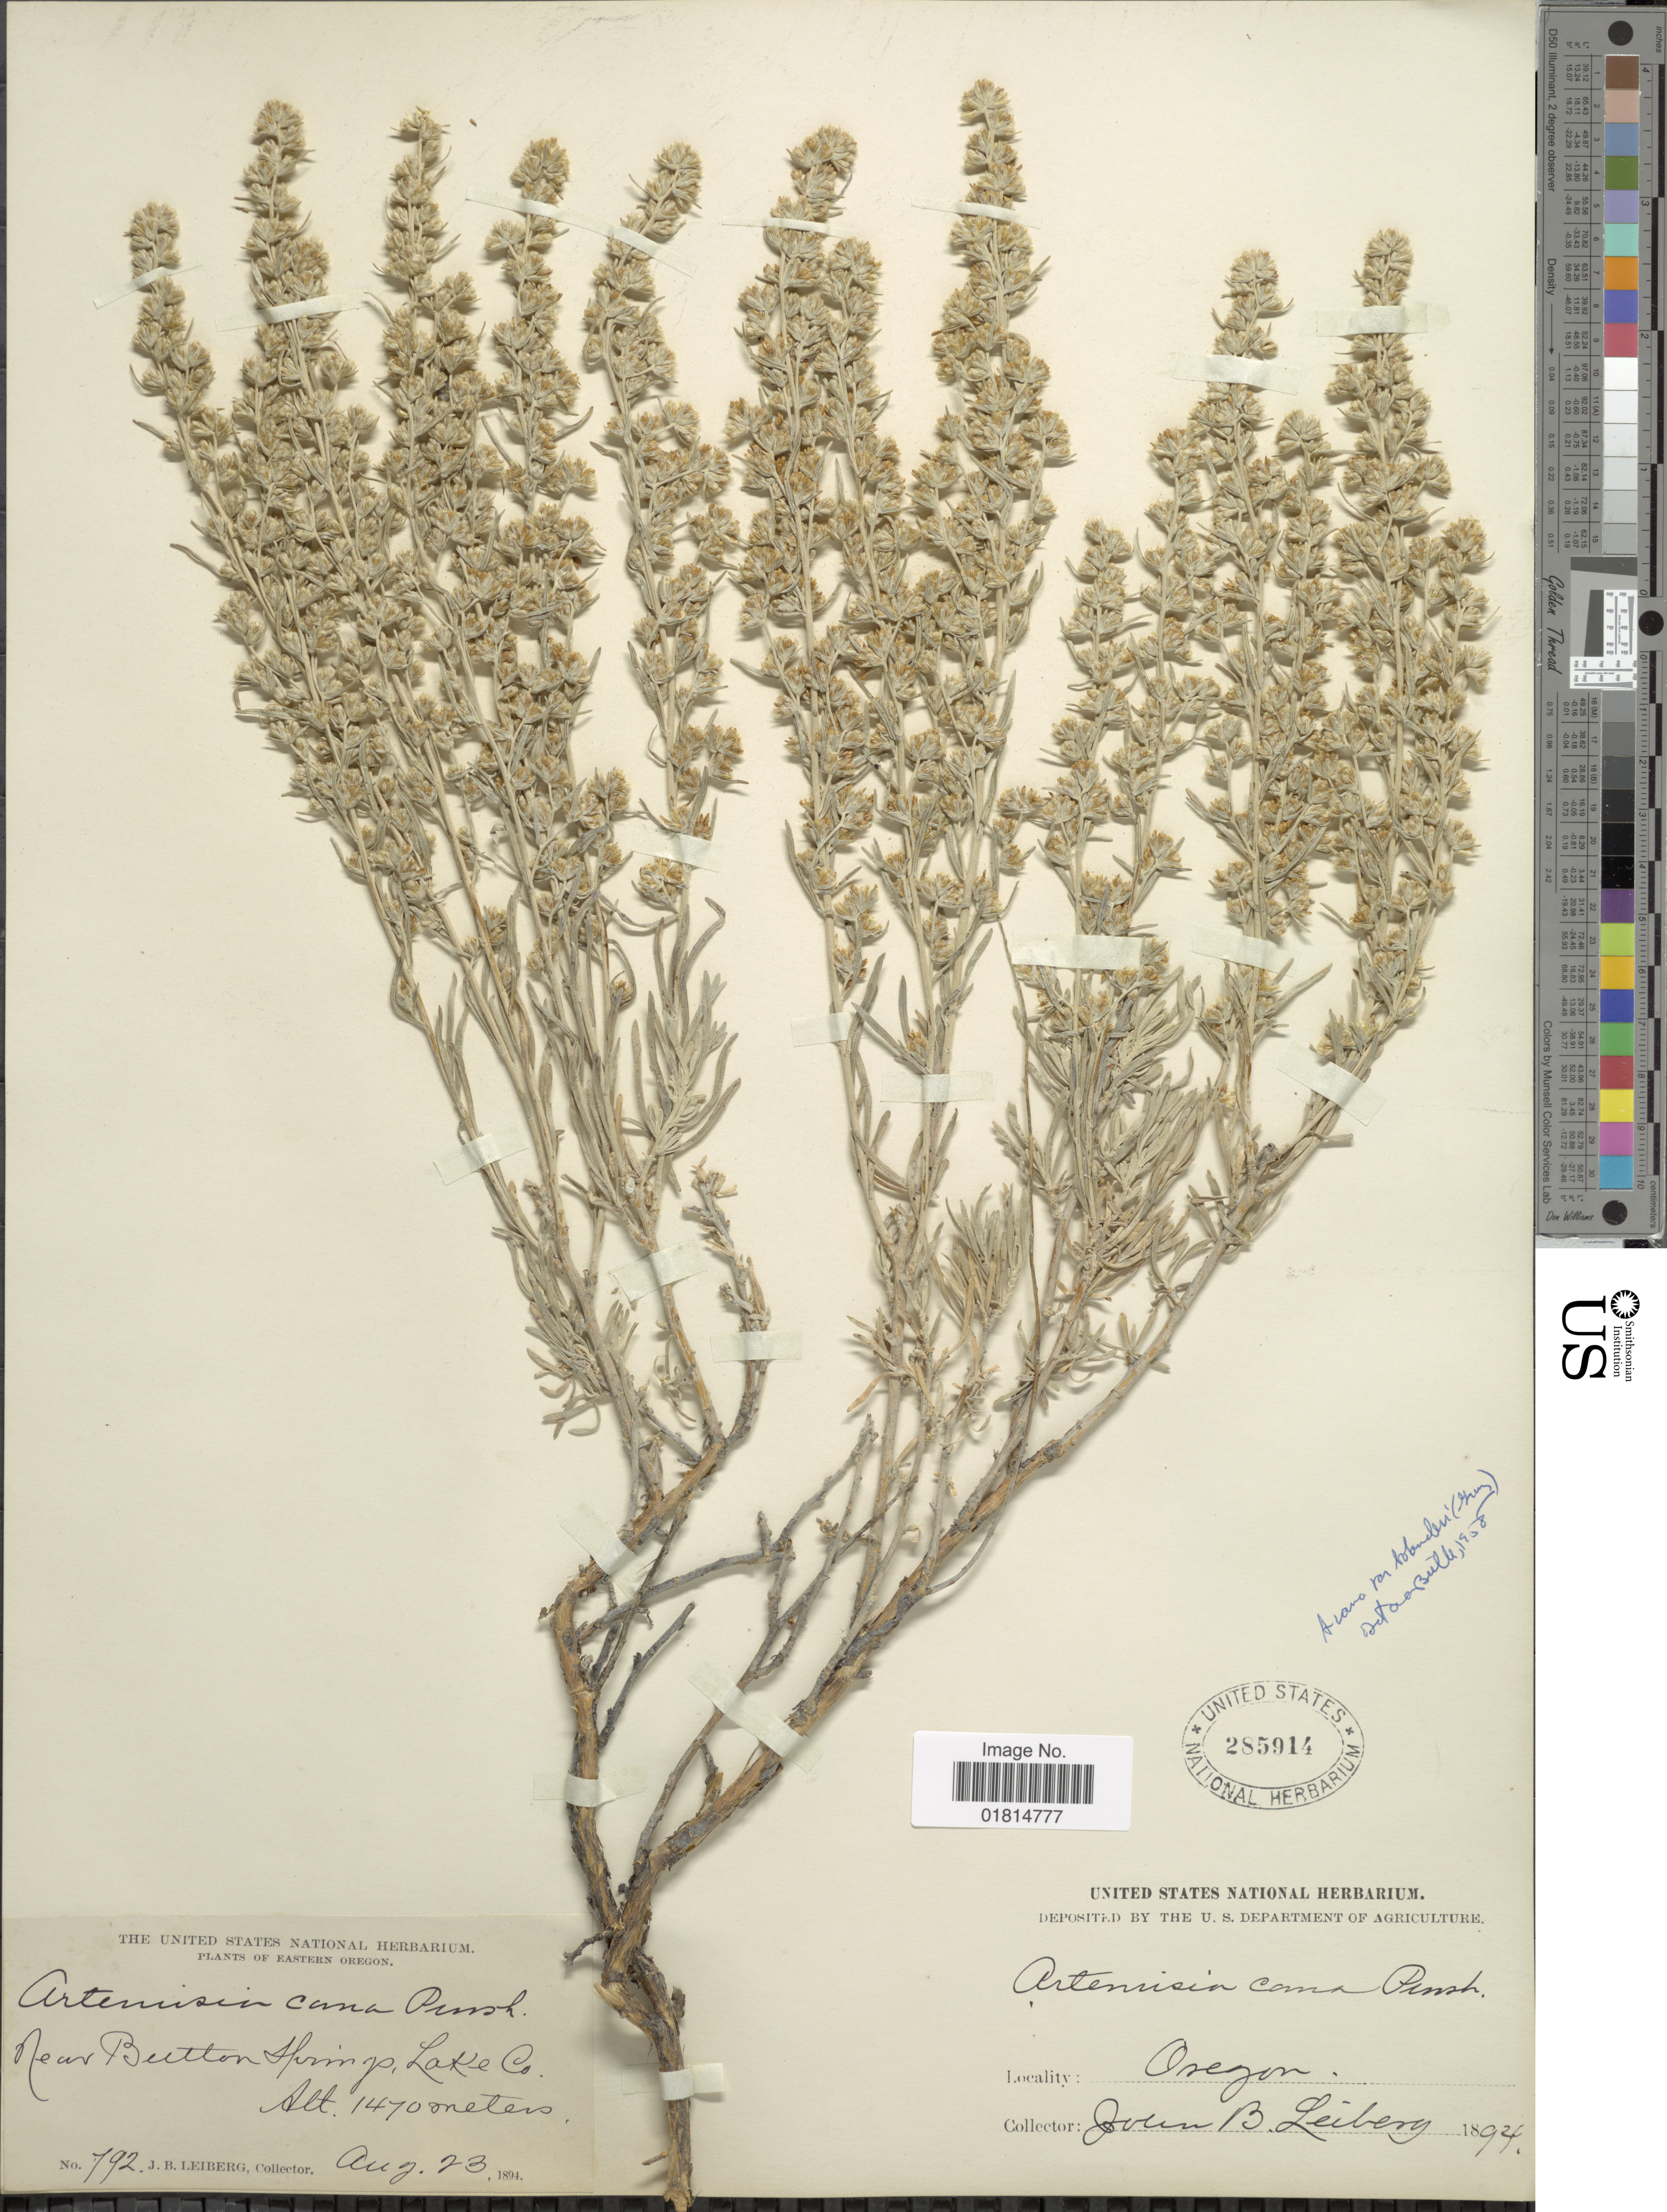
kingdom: Plantae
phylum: Tracheophyta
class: Magnoliopsida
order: Asterales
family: Asteraceae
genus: Artemisia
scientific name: Artemisia cana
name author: Pursh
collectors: J. B. Leiberg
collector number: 792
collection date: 1894-08-23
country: United States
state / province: Oregon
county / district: Lake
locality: Eastern Oregon. Near Button Springs, Lake Co.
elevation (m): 1470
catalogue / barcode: US 285914